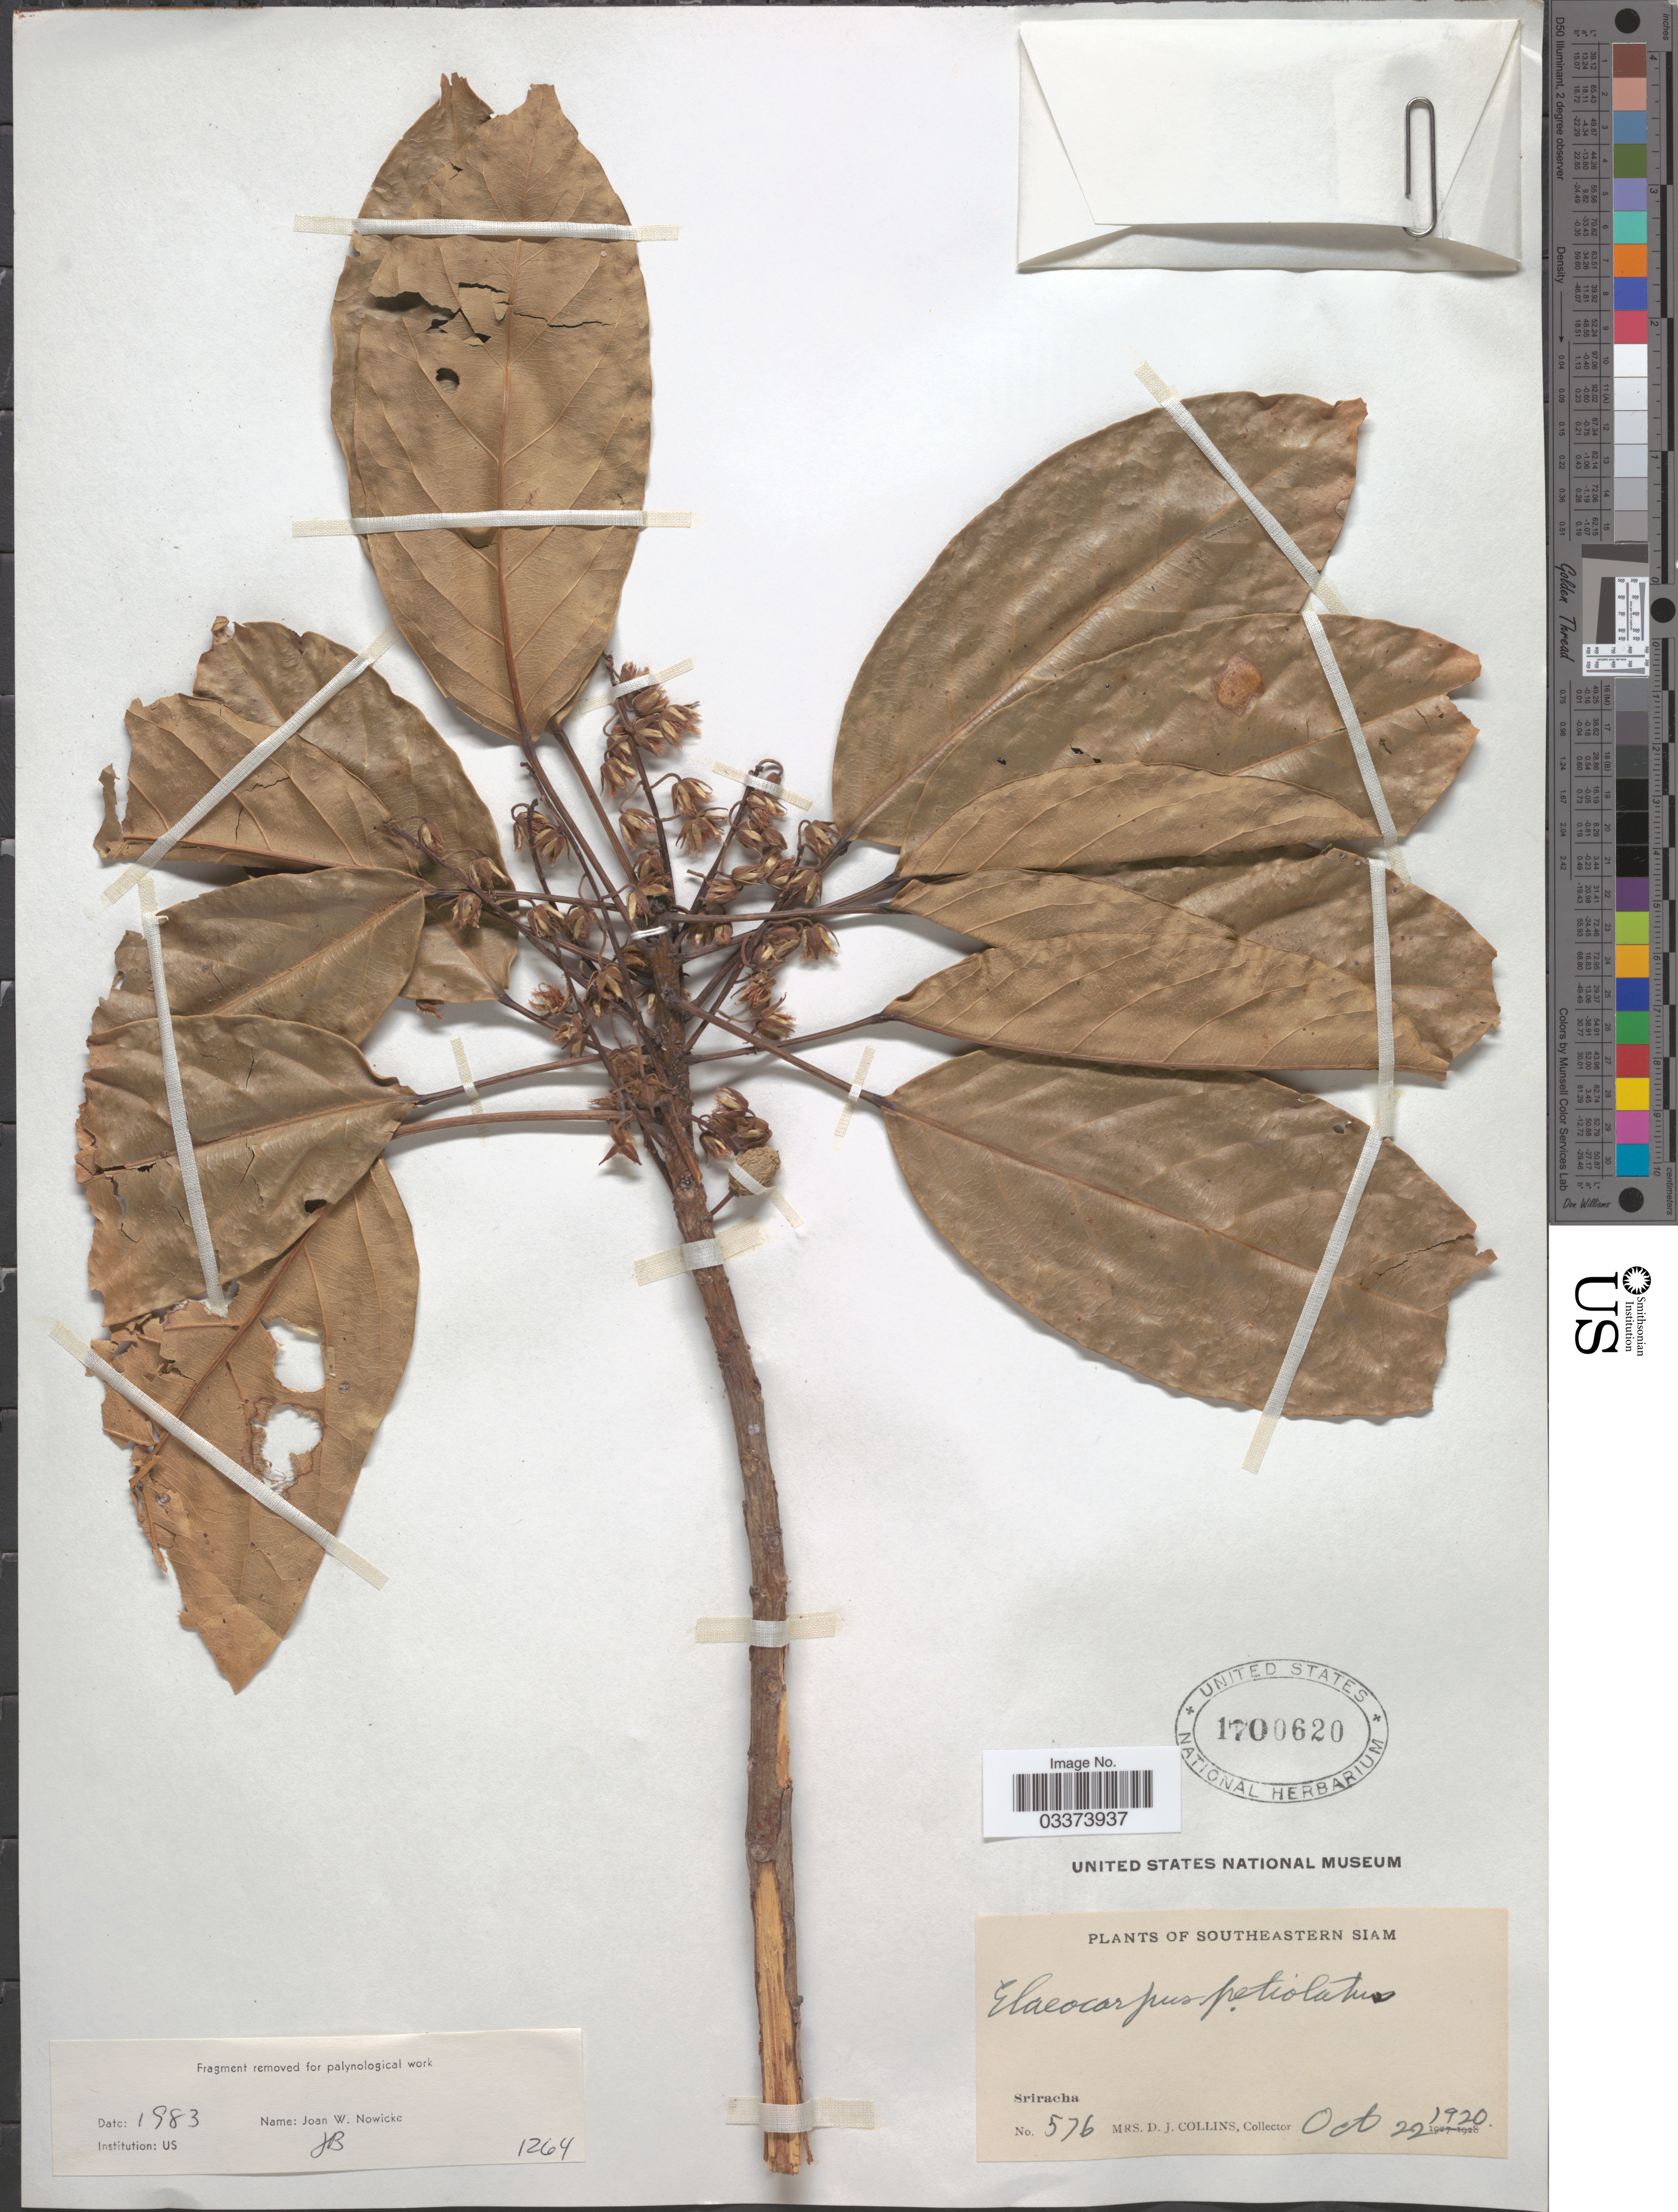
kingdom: Plantae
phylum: Tracheophyta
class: Magnoliopsida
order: Oxalidales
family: Elaeocarpaceae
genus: Elaeocarpus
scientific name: Elaeocarpus petiolatus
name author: (Jack) Wall.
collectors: Mrs. D. J. Collins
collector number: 576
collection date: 1920-10-22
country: Thailand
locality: Southeastern Siam. Sriracha.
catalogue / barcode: US 1700620